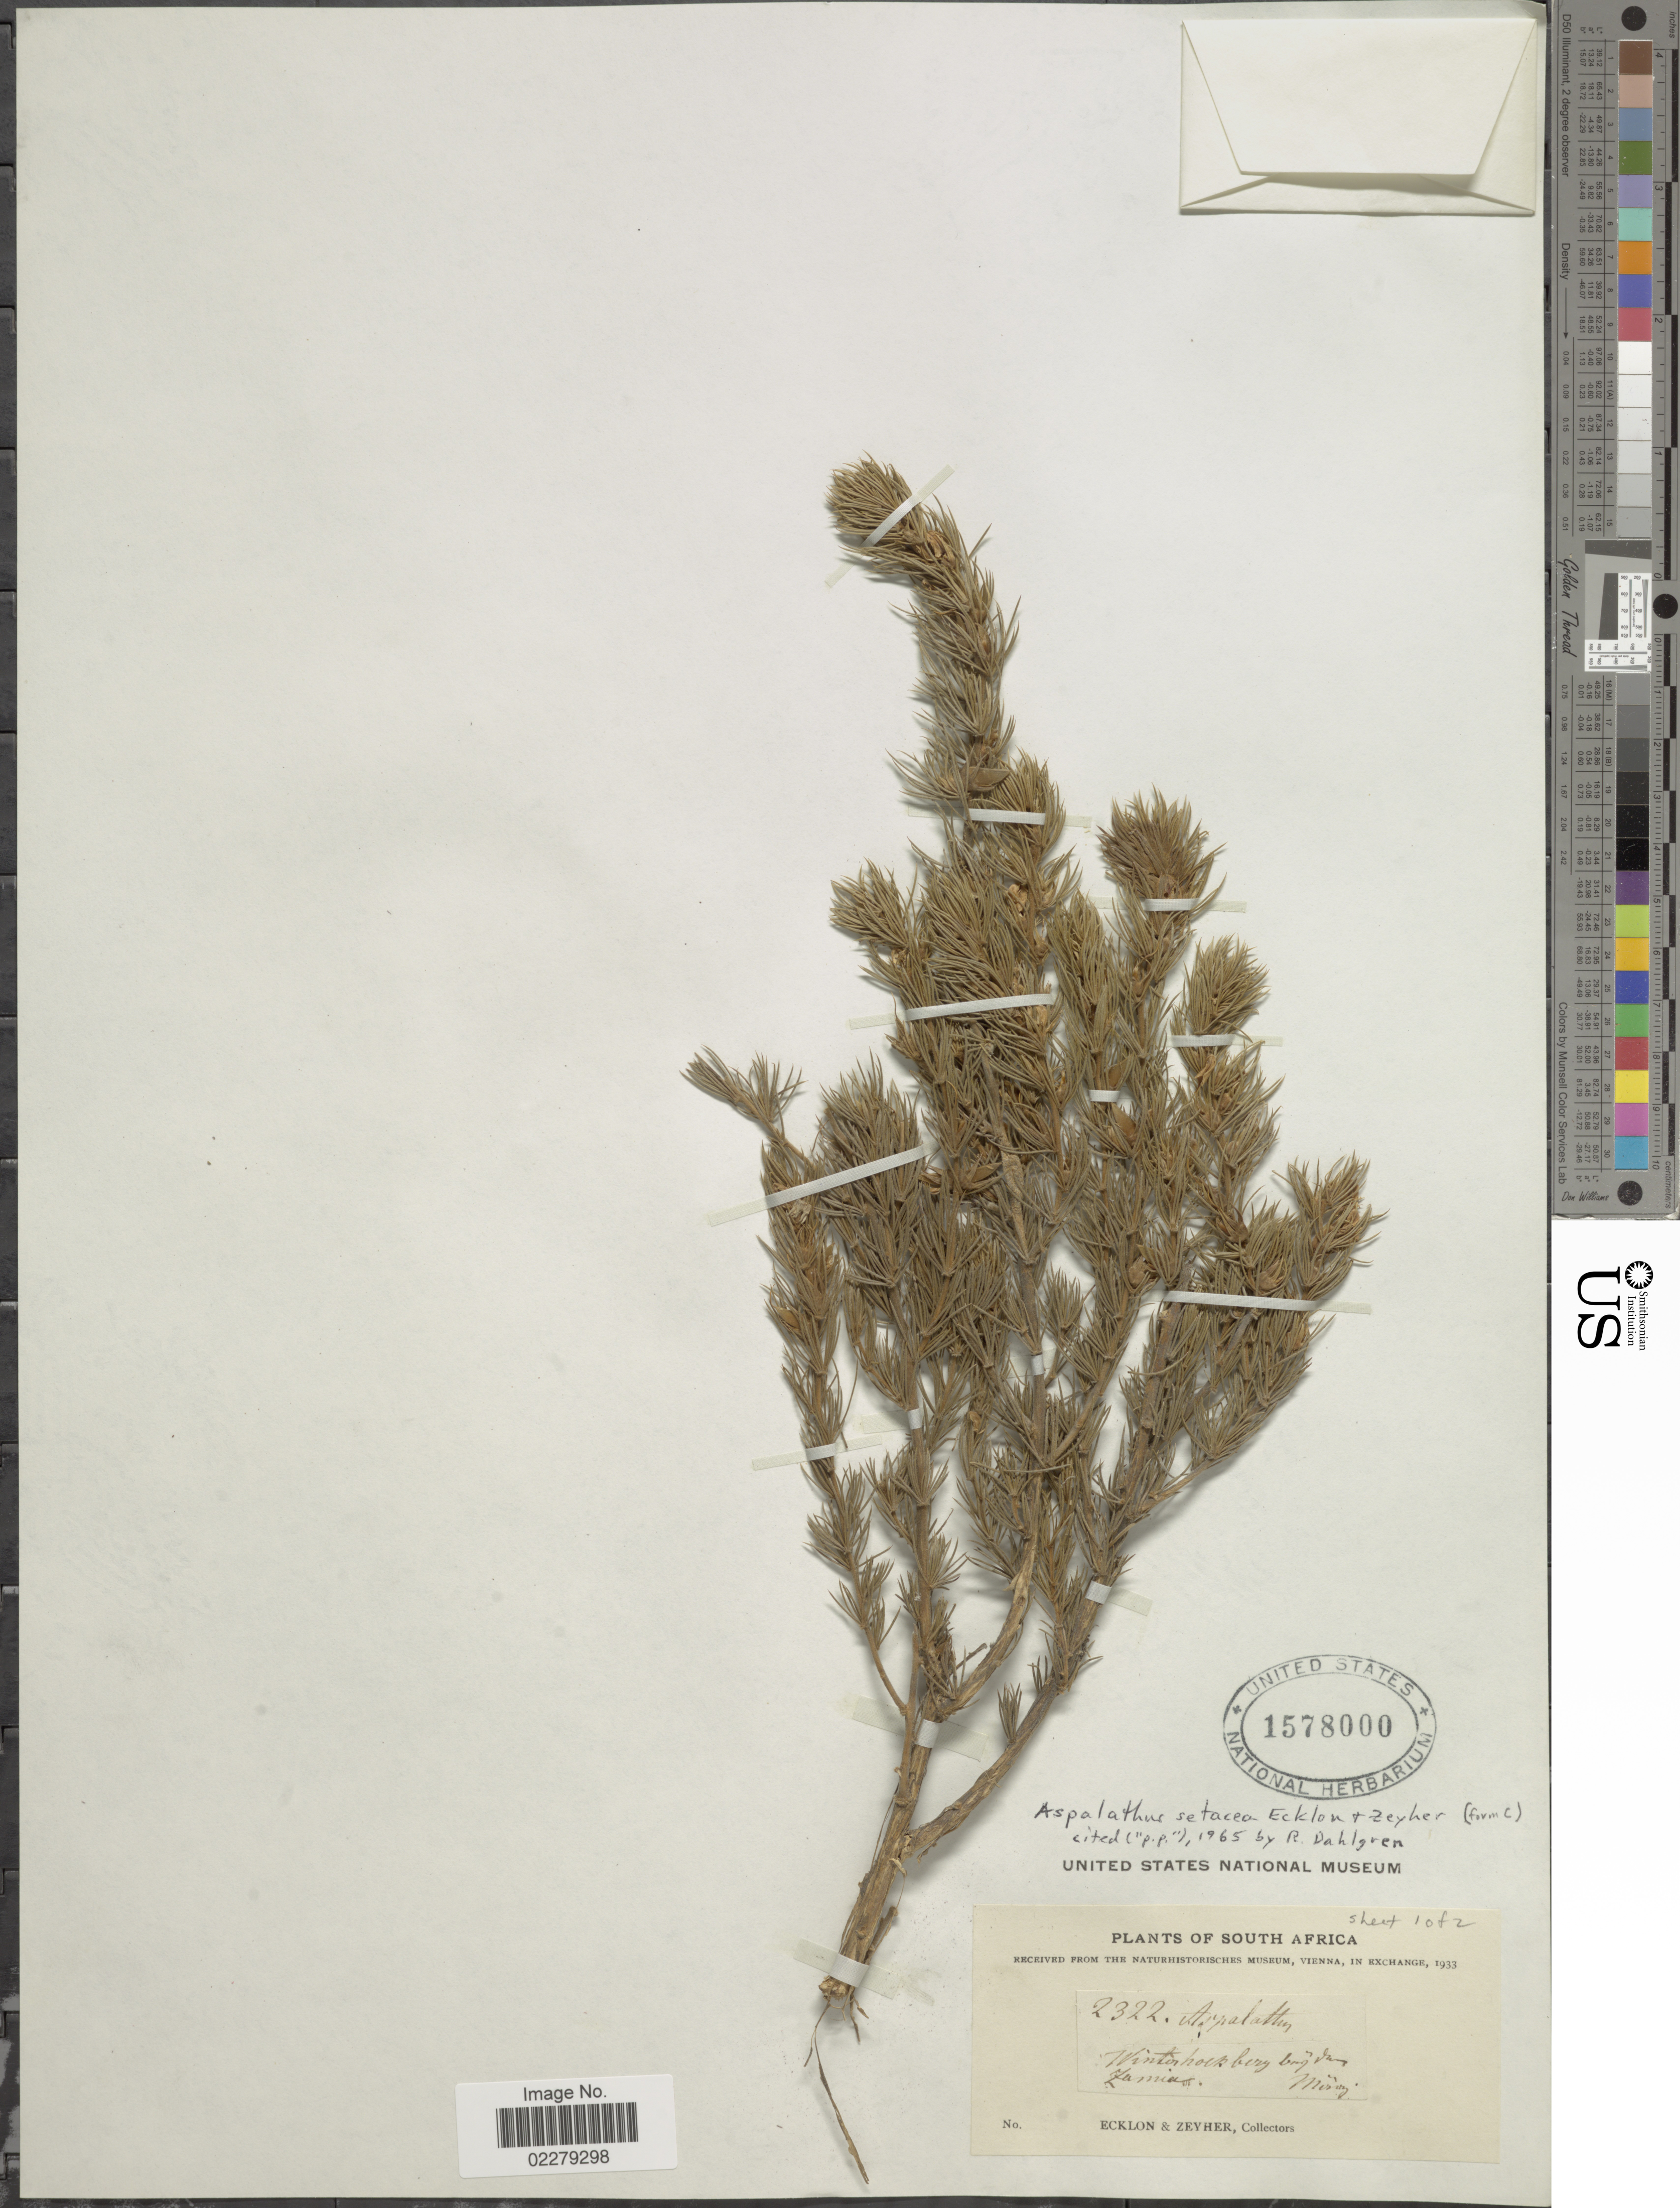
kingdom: Plantae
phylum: Tracheophyta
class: Magnoliopsida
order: Fabales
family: Fabaceae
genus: Aspalathus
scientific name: Aspalathus setacea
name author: Eckl. & Zeyh.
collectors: -. Ecklon & -. Zeyher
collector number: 2322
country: South Africa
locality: Wintorhoekberg [Winterhoekberg] [illegible text]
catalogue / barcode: US 1578000